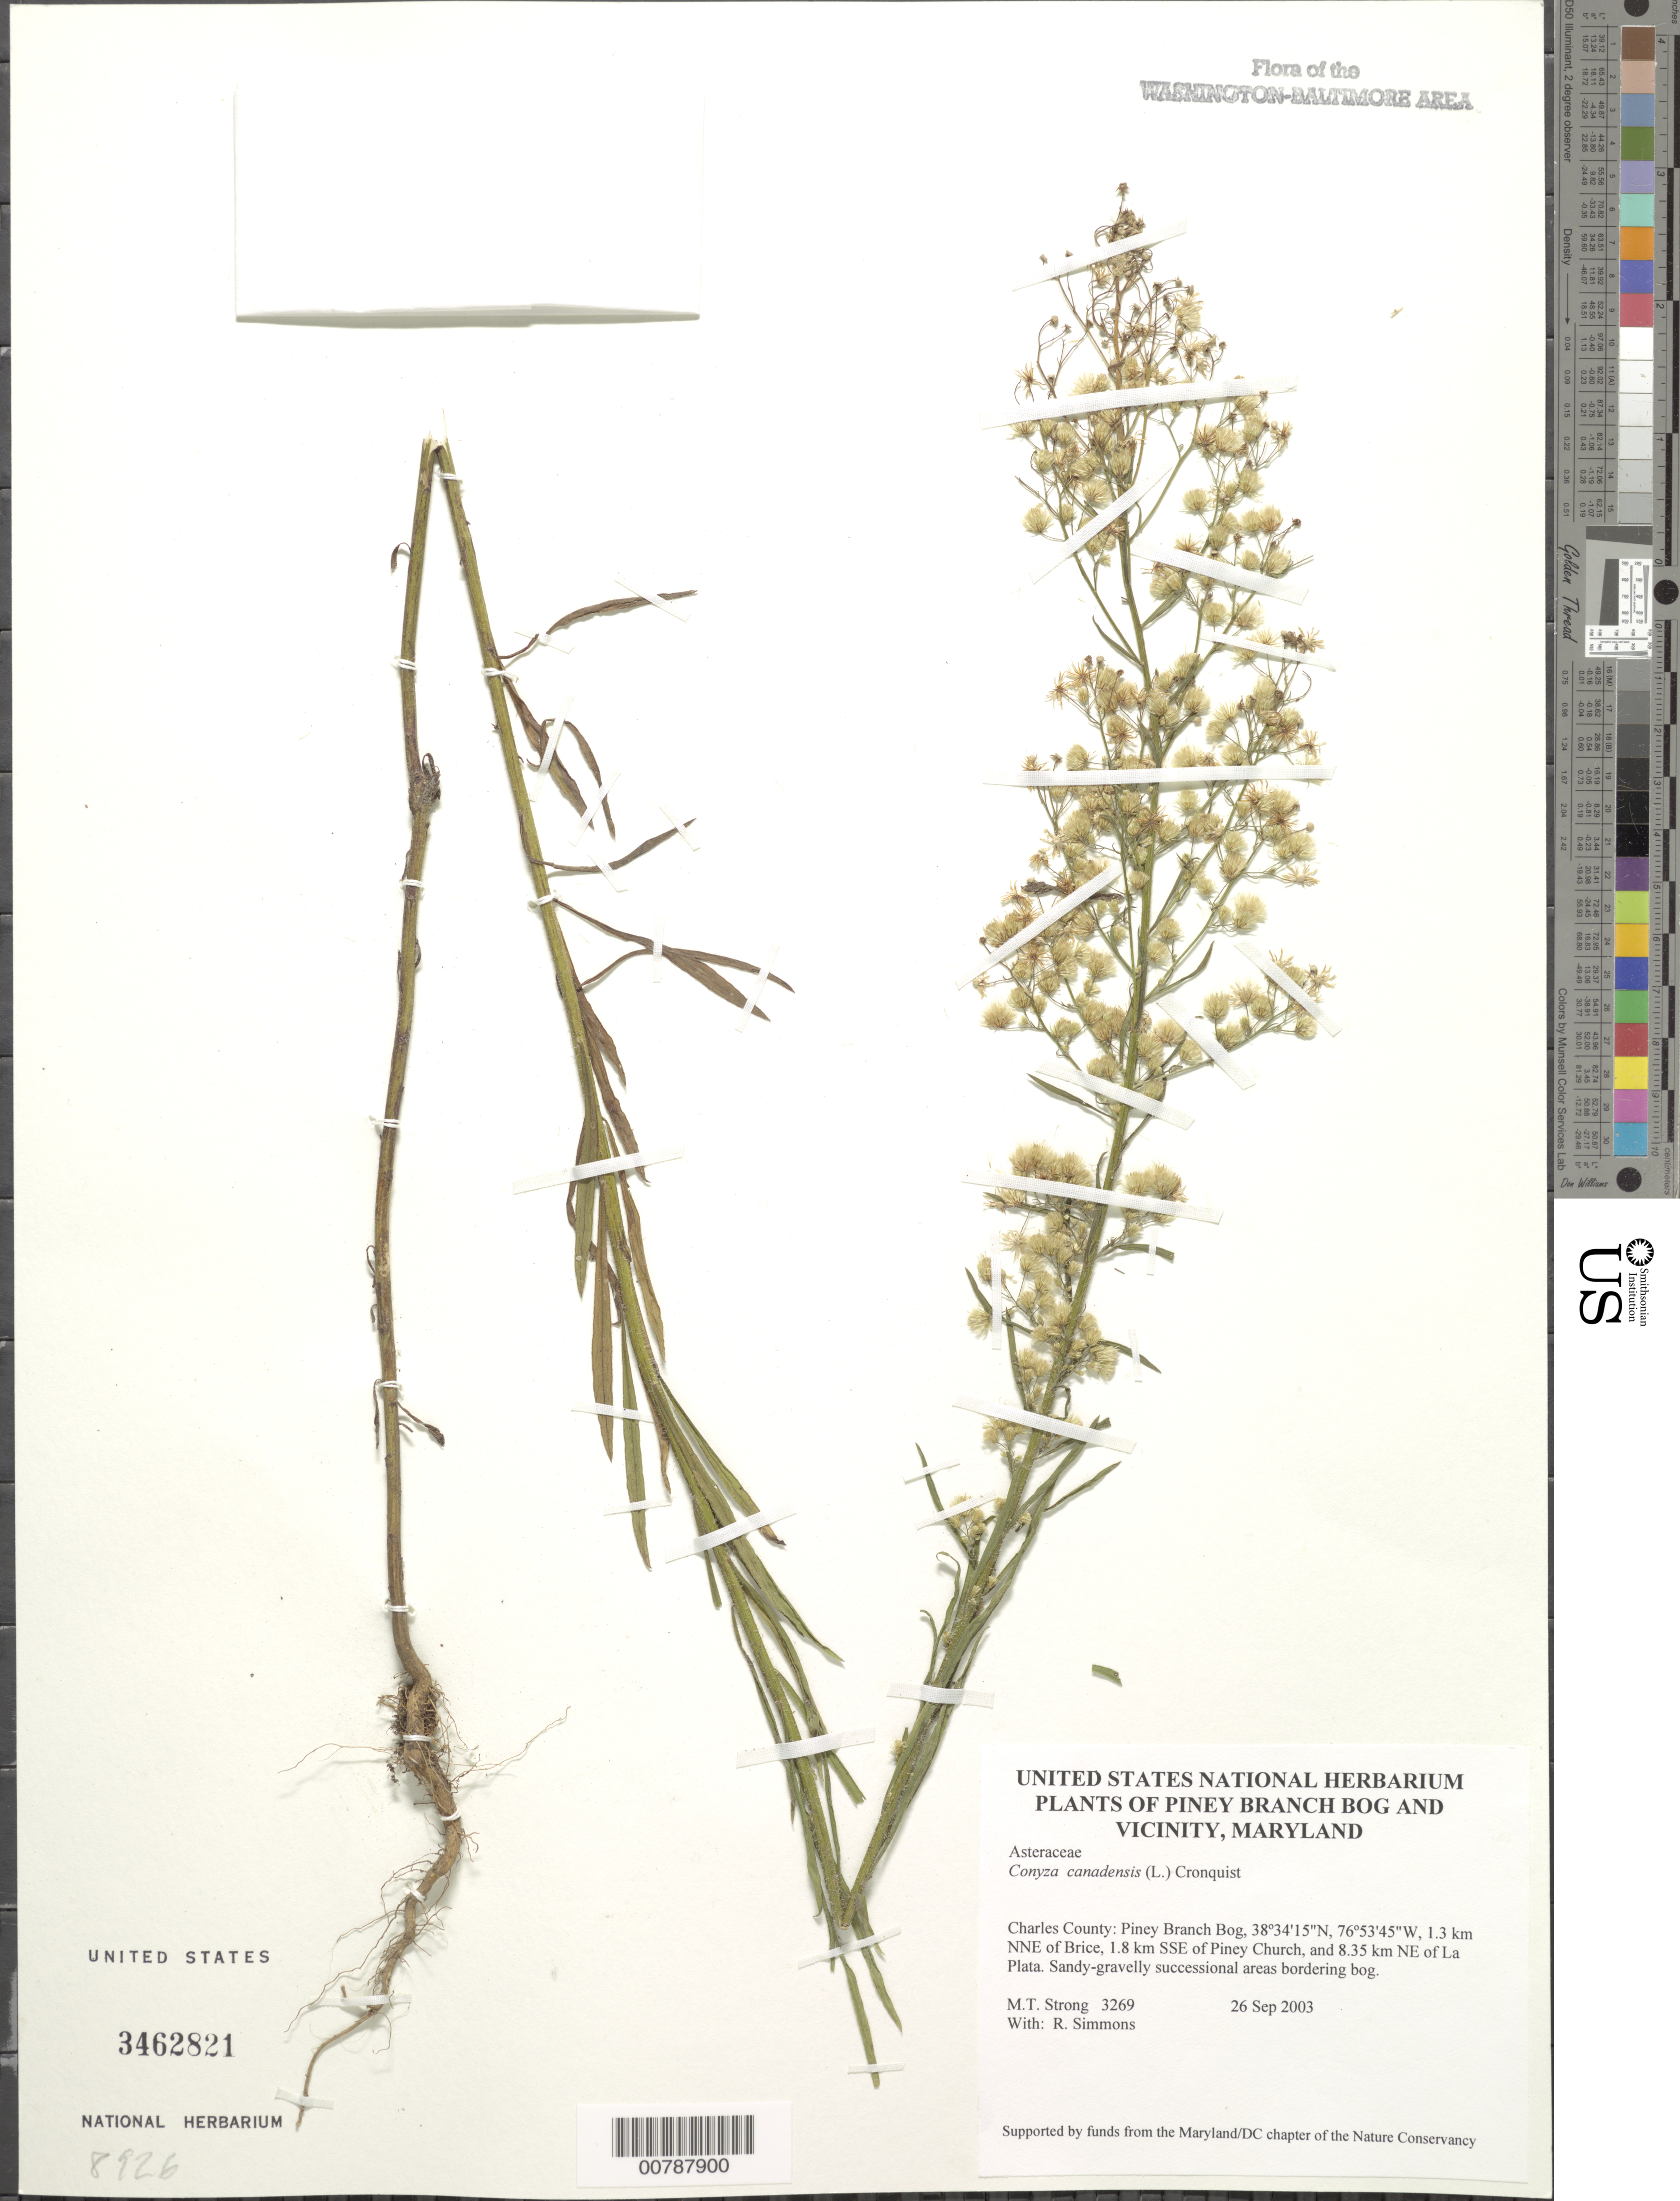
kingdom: Plantae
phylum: Tracheophyta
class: Magnoliopsida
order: Asterales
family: Asteraceae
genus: Conyza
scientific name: Conyza canadensis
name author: (L.) Cronq.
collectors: M. T. Strong & R. H. Simmons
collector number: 3269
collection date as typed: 26 Sep 2003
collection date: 2003-09-26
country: United States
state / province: Maryland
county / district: Charles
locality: Piney Branch Bog, 1.3 km NNE of Brice, 1.8 km SSE of Piney Church, and 8.35 km NE of La Plata.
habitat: Sandy-gravelly successional areas bordering bog.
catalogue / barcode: US 3462821